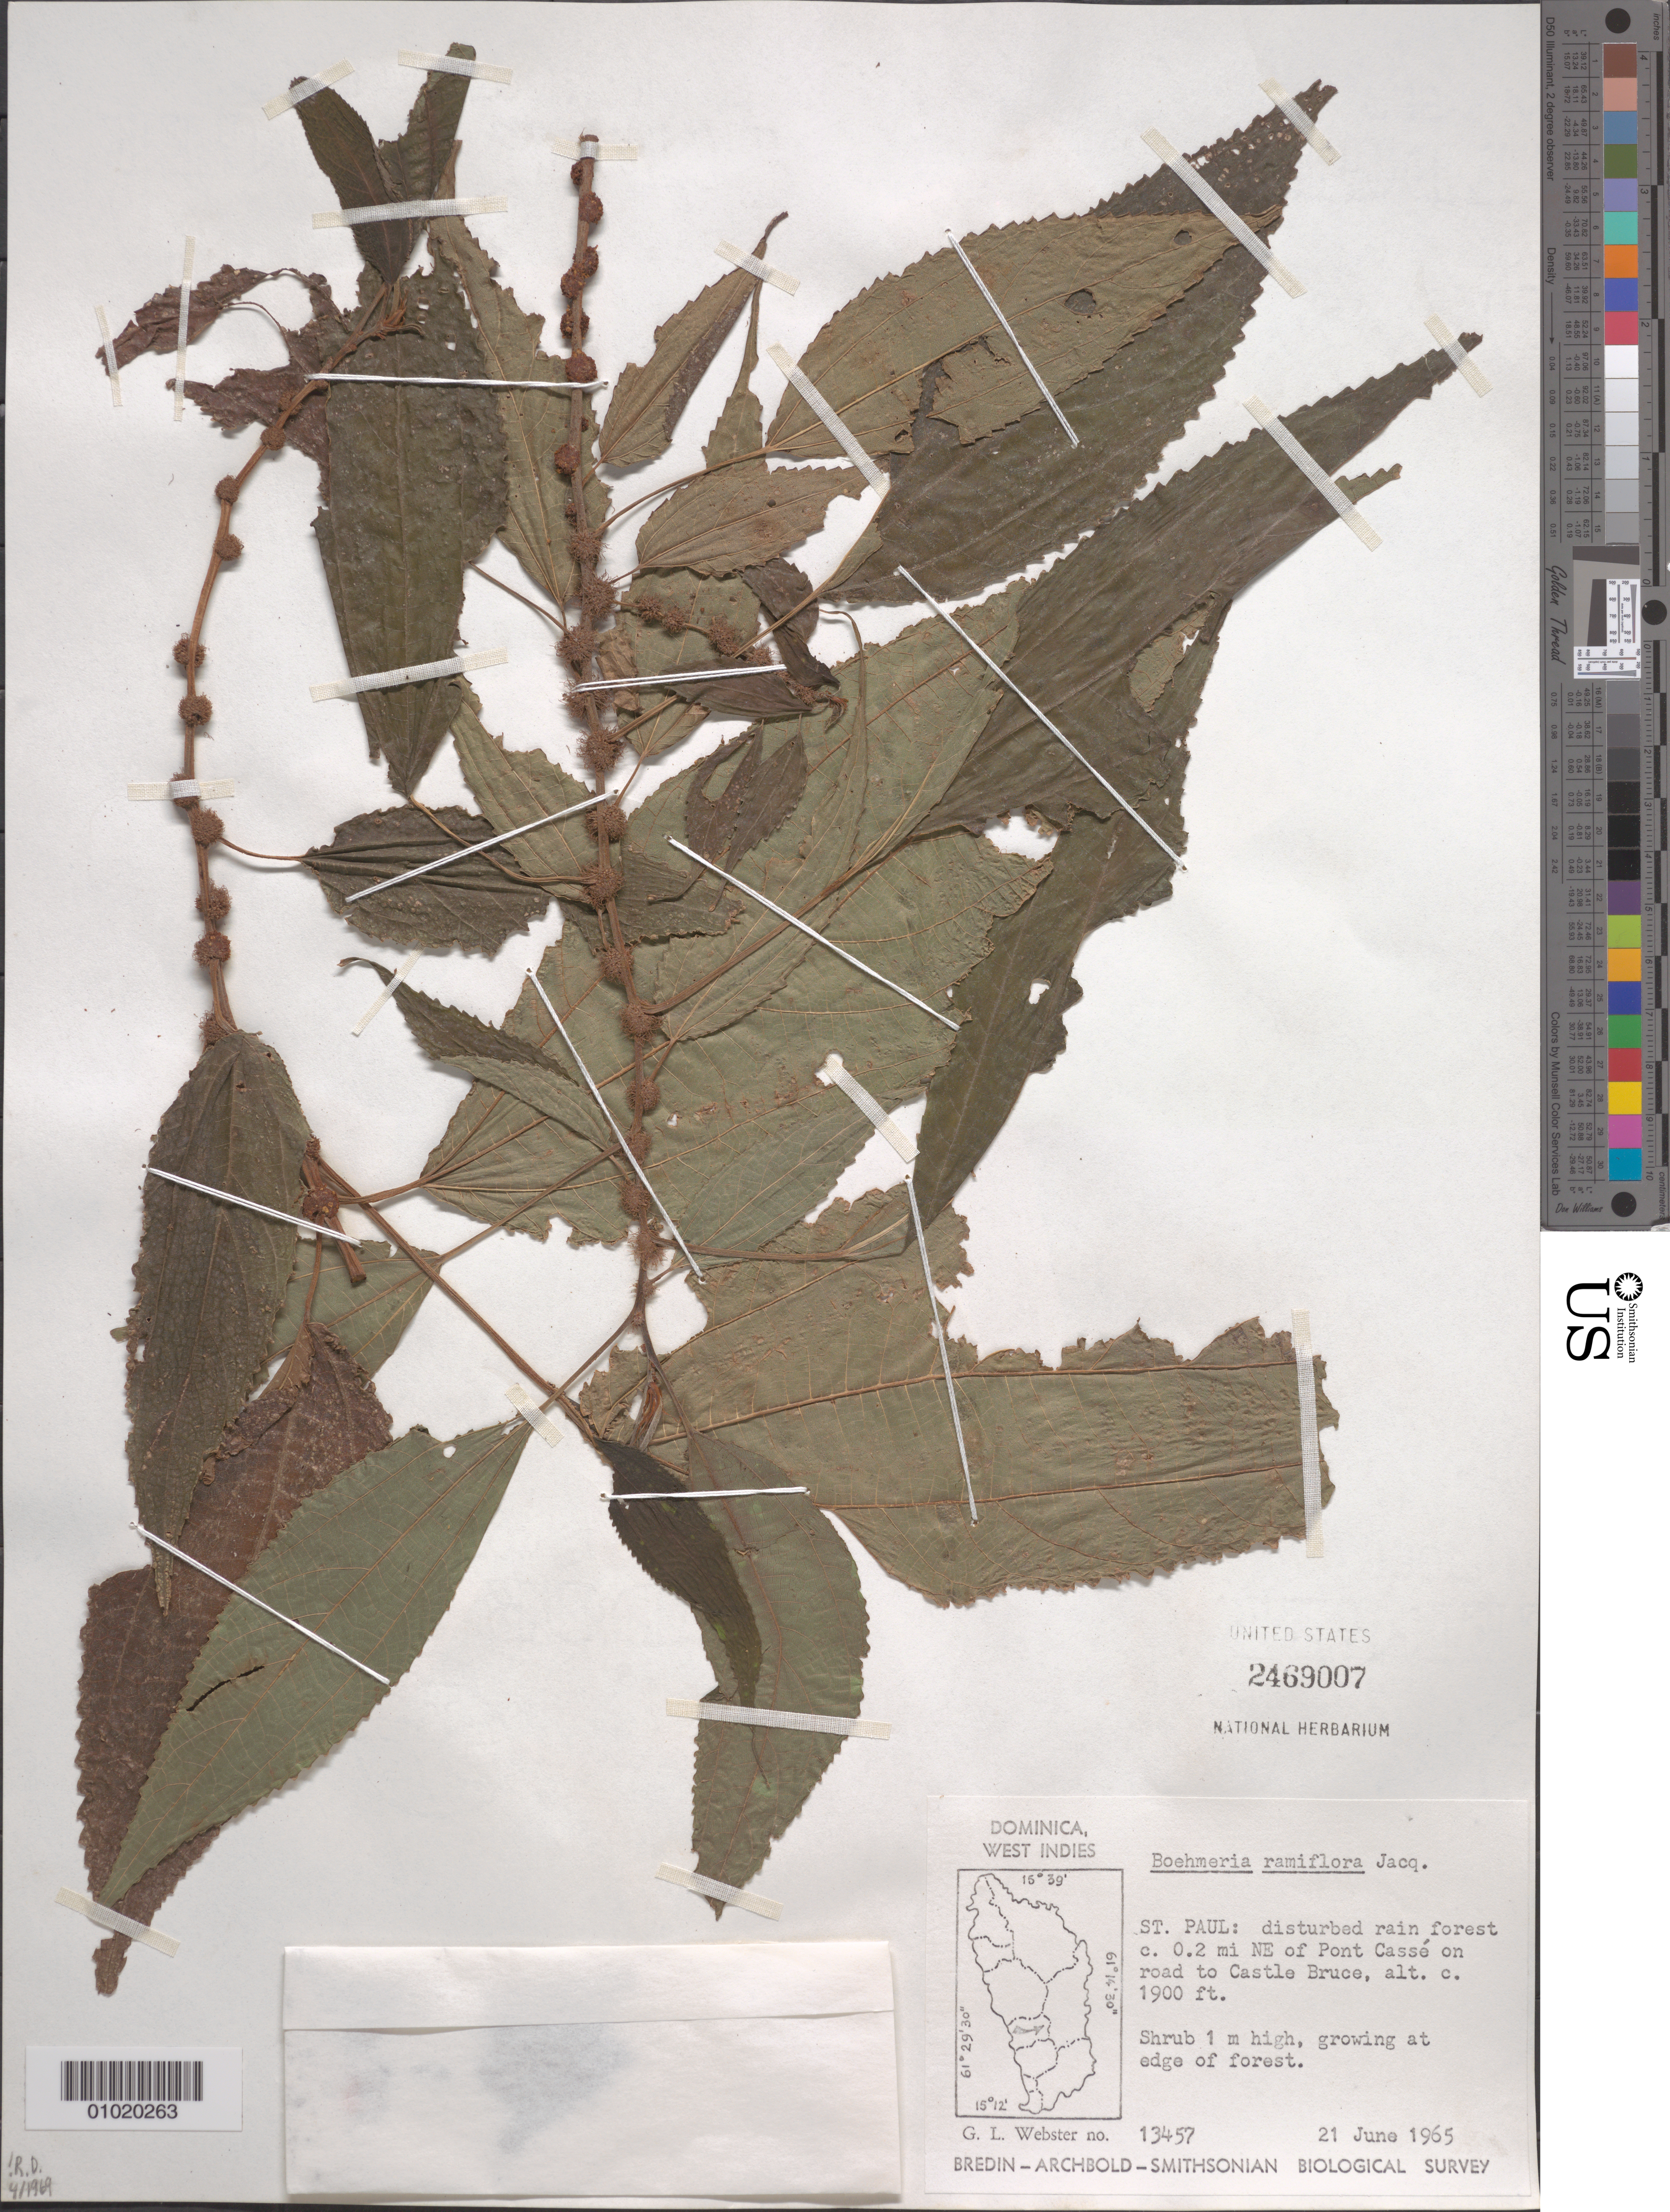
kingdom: Plantae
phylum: Tracheophyta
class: Magnoliopsida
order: Rosales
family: Urticaceae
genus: Boehmeria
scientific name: Boehmeria ramiflora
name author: Jacq.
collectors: G. L. Webster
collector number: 13457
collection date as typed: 21 Jun 1965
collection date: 1965-06-21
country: Dominica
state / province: St. Paul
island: Dominica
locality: Disturbed rain forest c. 0.2 mi NE of Pont Casse on road to Castle Bruce.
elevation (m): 579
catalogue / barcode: US 2469007